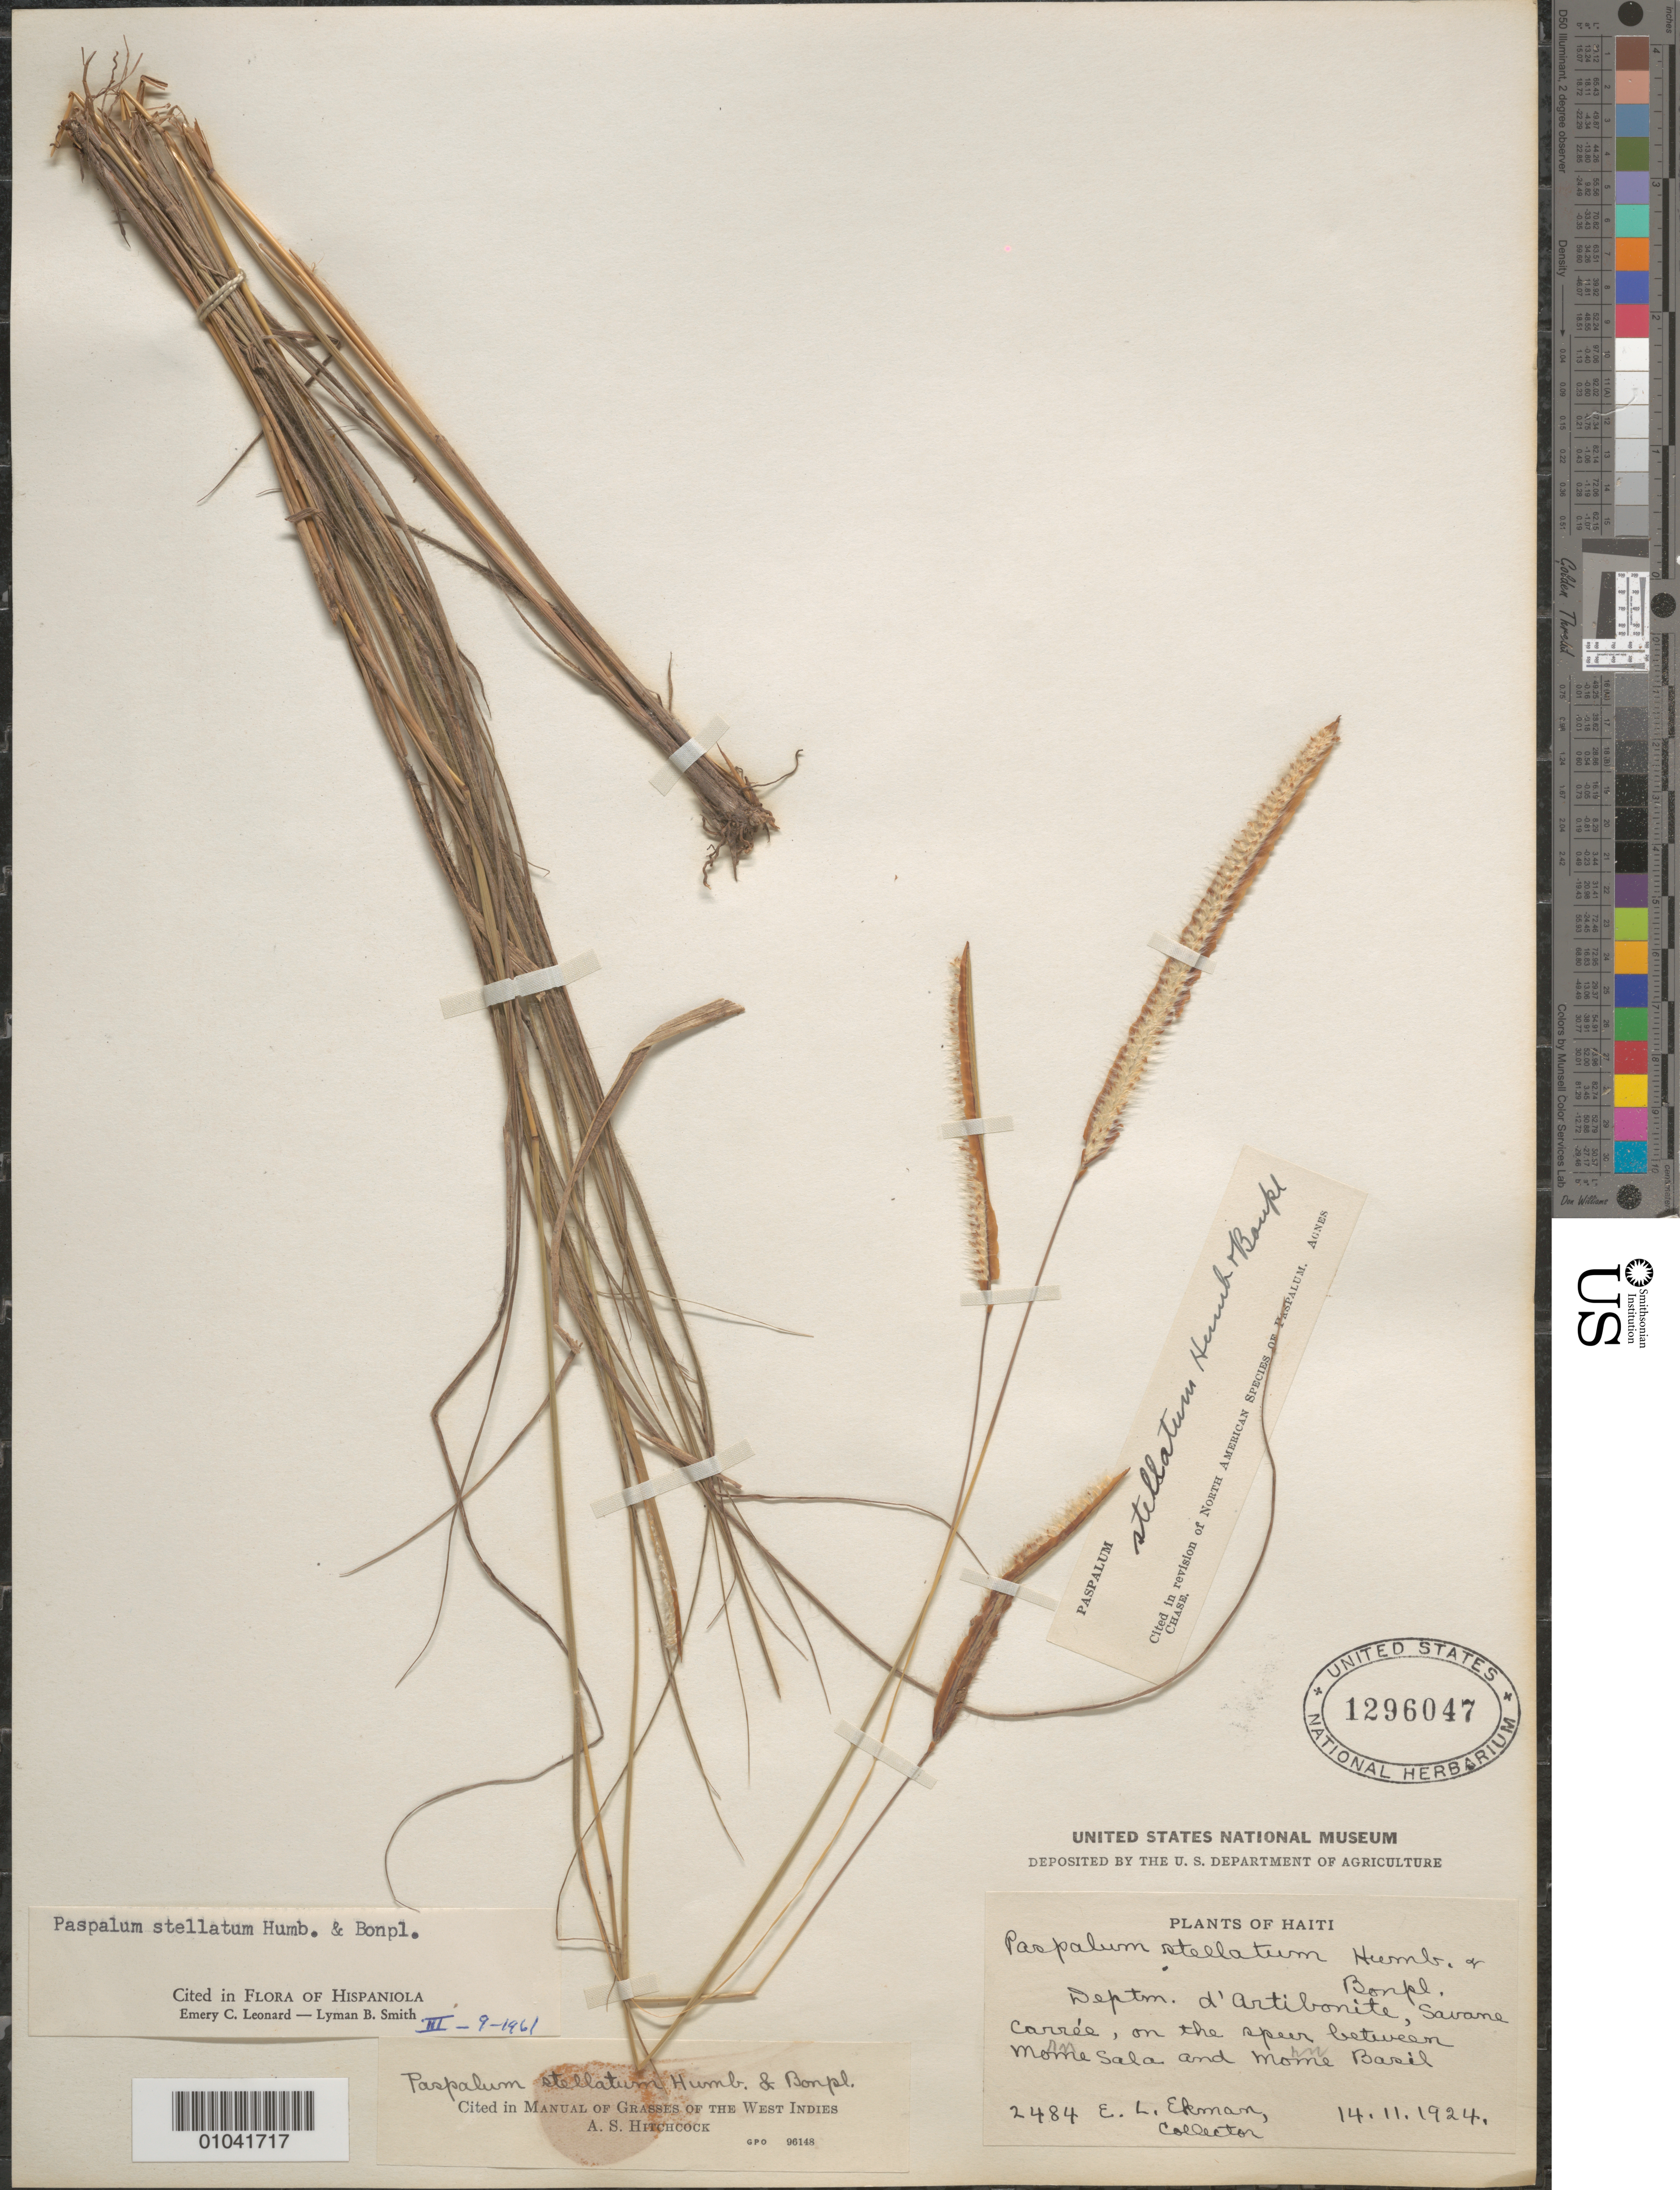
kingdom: Plantae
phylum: Tracheophyta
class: Liliopsida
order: Poales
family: Poaceae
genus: Paspalum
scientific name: Paspalum stellatum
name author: Humb. & Bonpl. ex Flüggé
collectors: E. L. Ekman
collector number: H 2484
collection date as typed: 14 Nov 1924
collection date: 1924-11-14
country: Haiti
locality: Departement d'Artibonite, Savane Carree, between Morne Sala and Morne Basil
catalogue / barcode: US 1296047